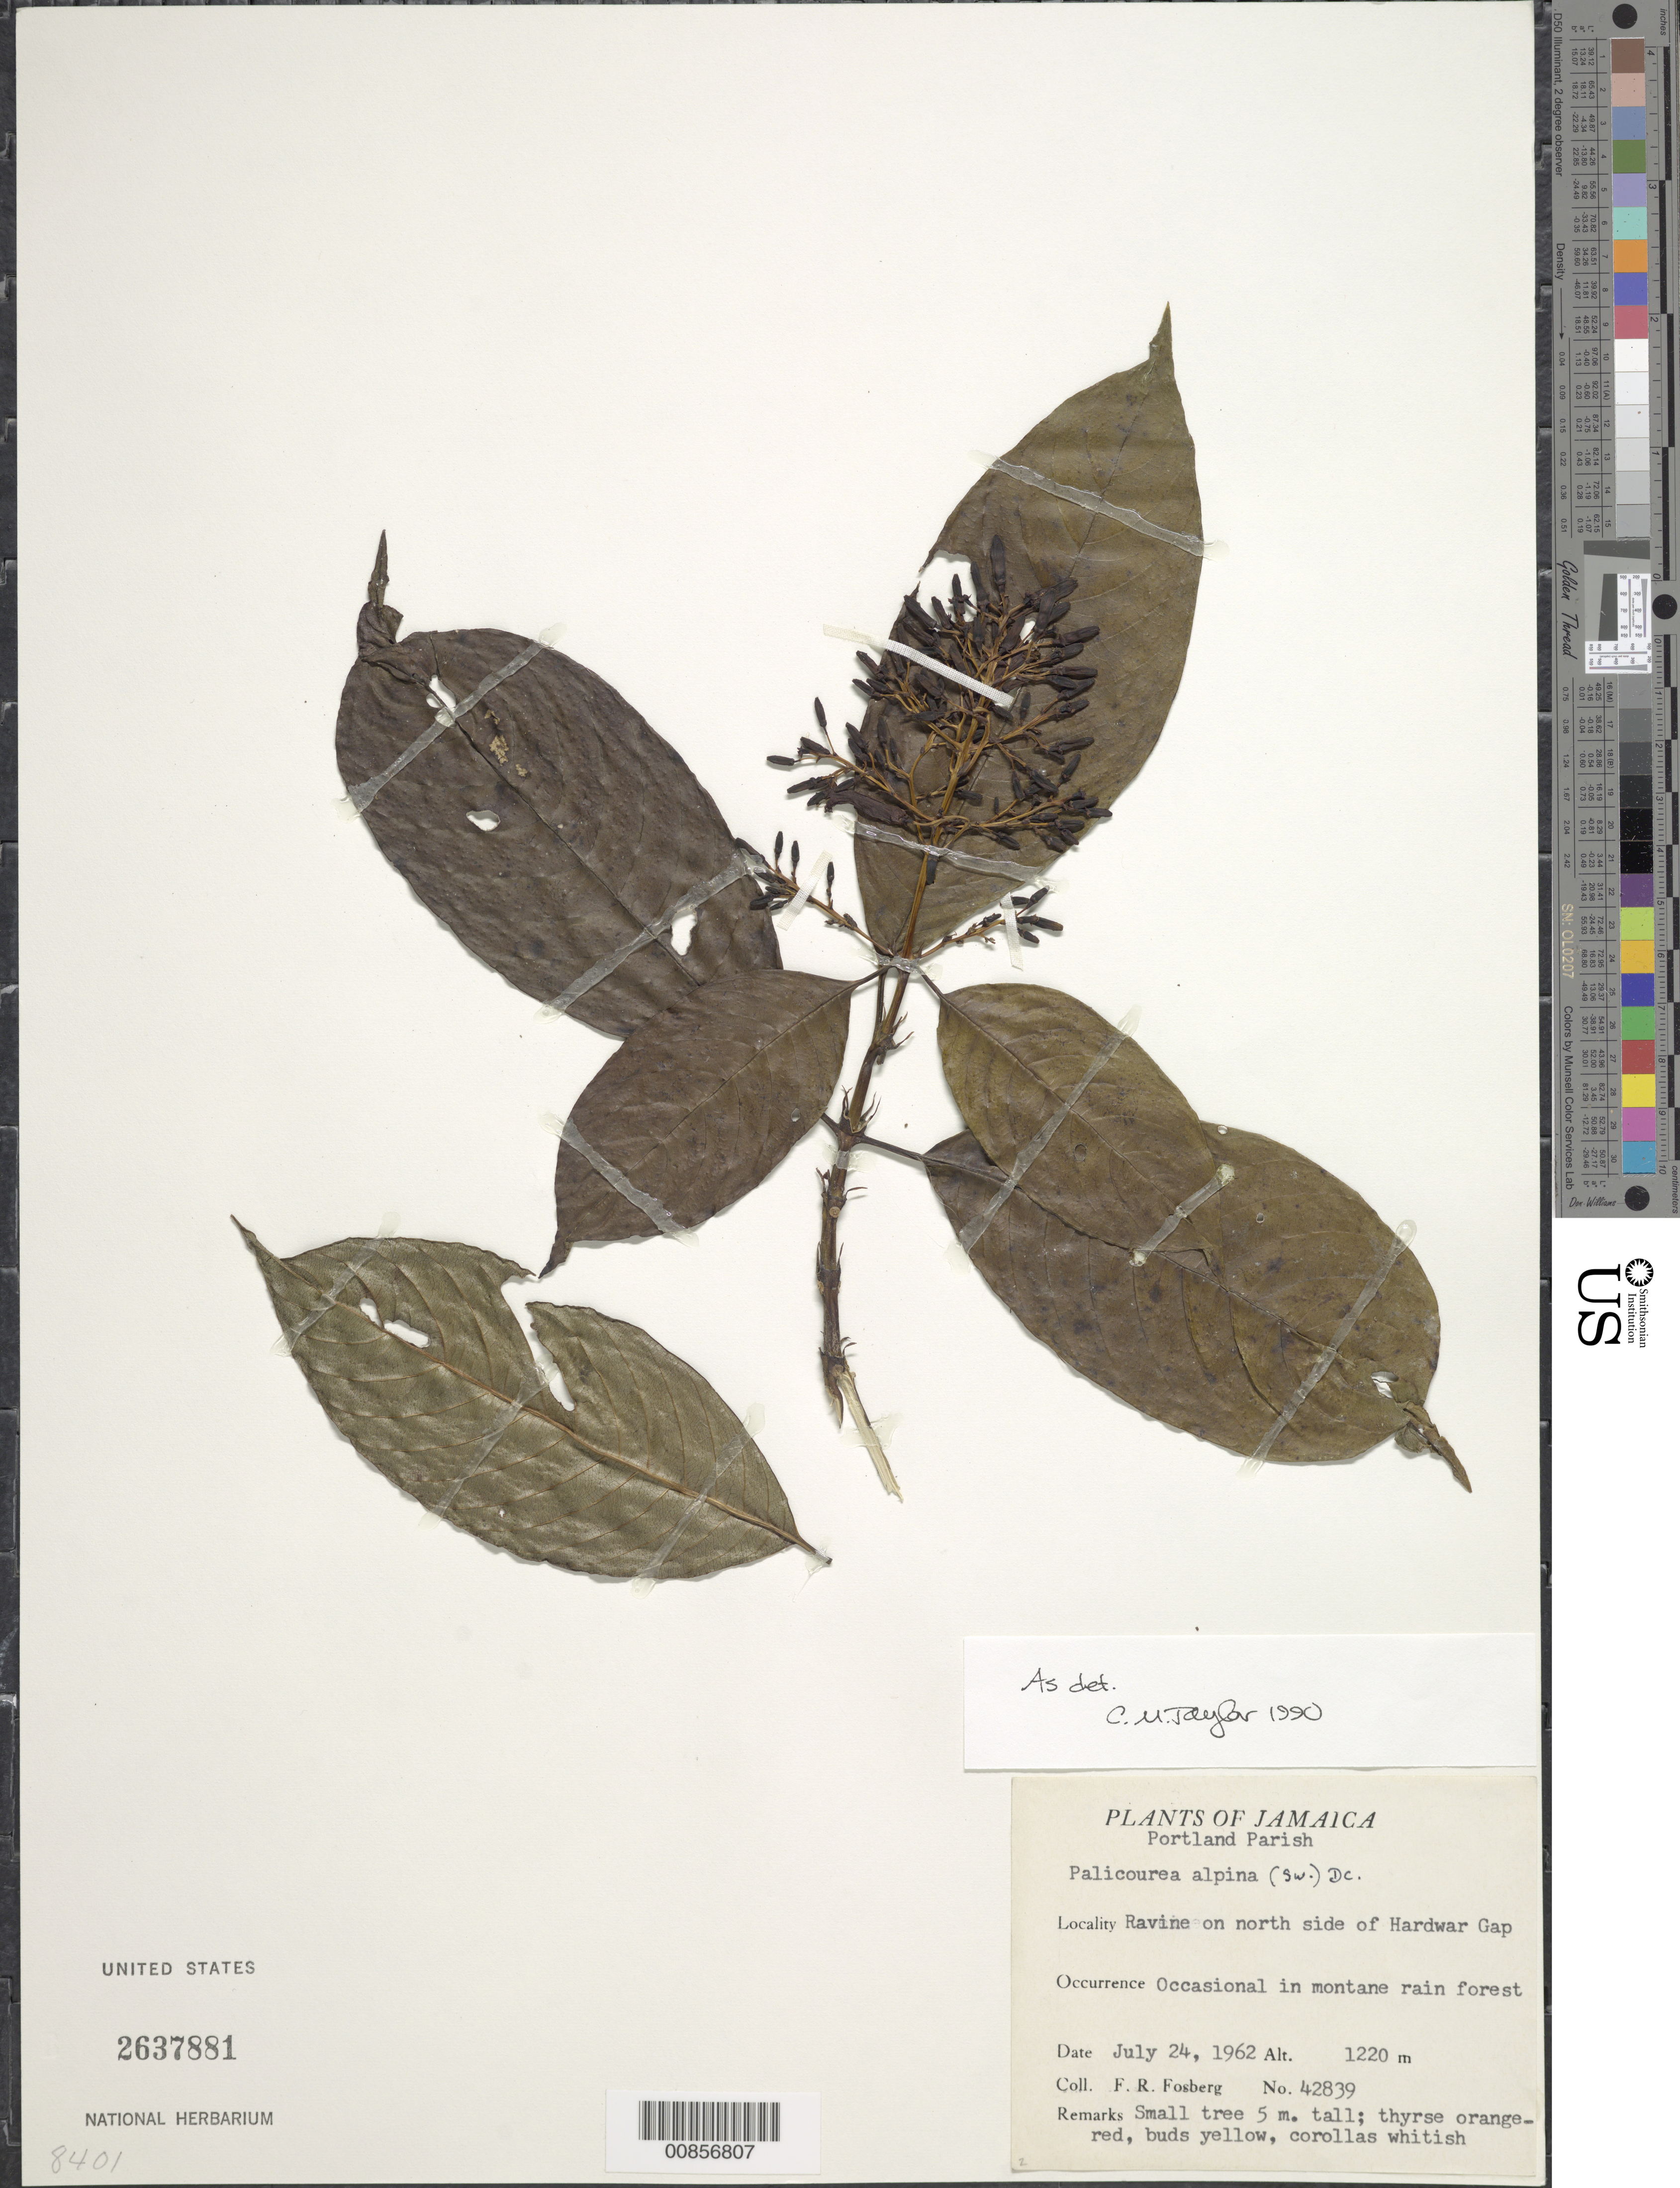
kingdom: Plantae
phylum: Tracheophyta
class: Magnoliopsida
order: Gentianales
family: Rubiaceae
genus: Palicourea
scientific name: Palicourea alpina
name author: (Sw.) DC.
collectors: F. R. Fosberg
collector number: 42839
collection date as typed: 24 Jul 1962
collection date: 1962-07-24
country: Jamaica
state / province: Portland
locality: Ravine on north side of Hardwar Gap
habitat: Montane rainforest, ravine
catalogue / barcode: US 2637881